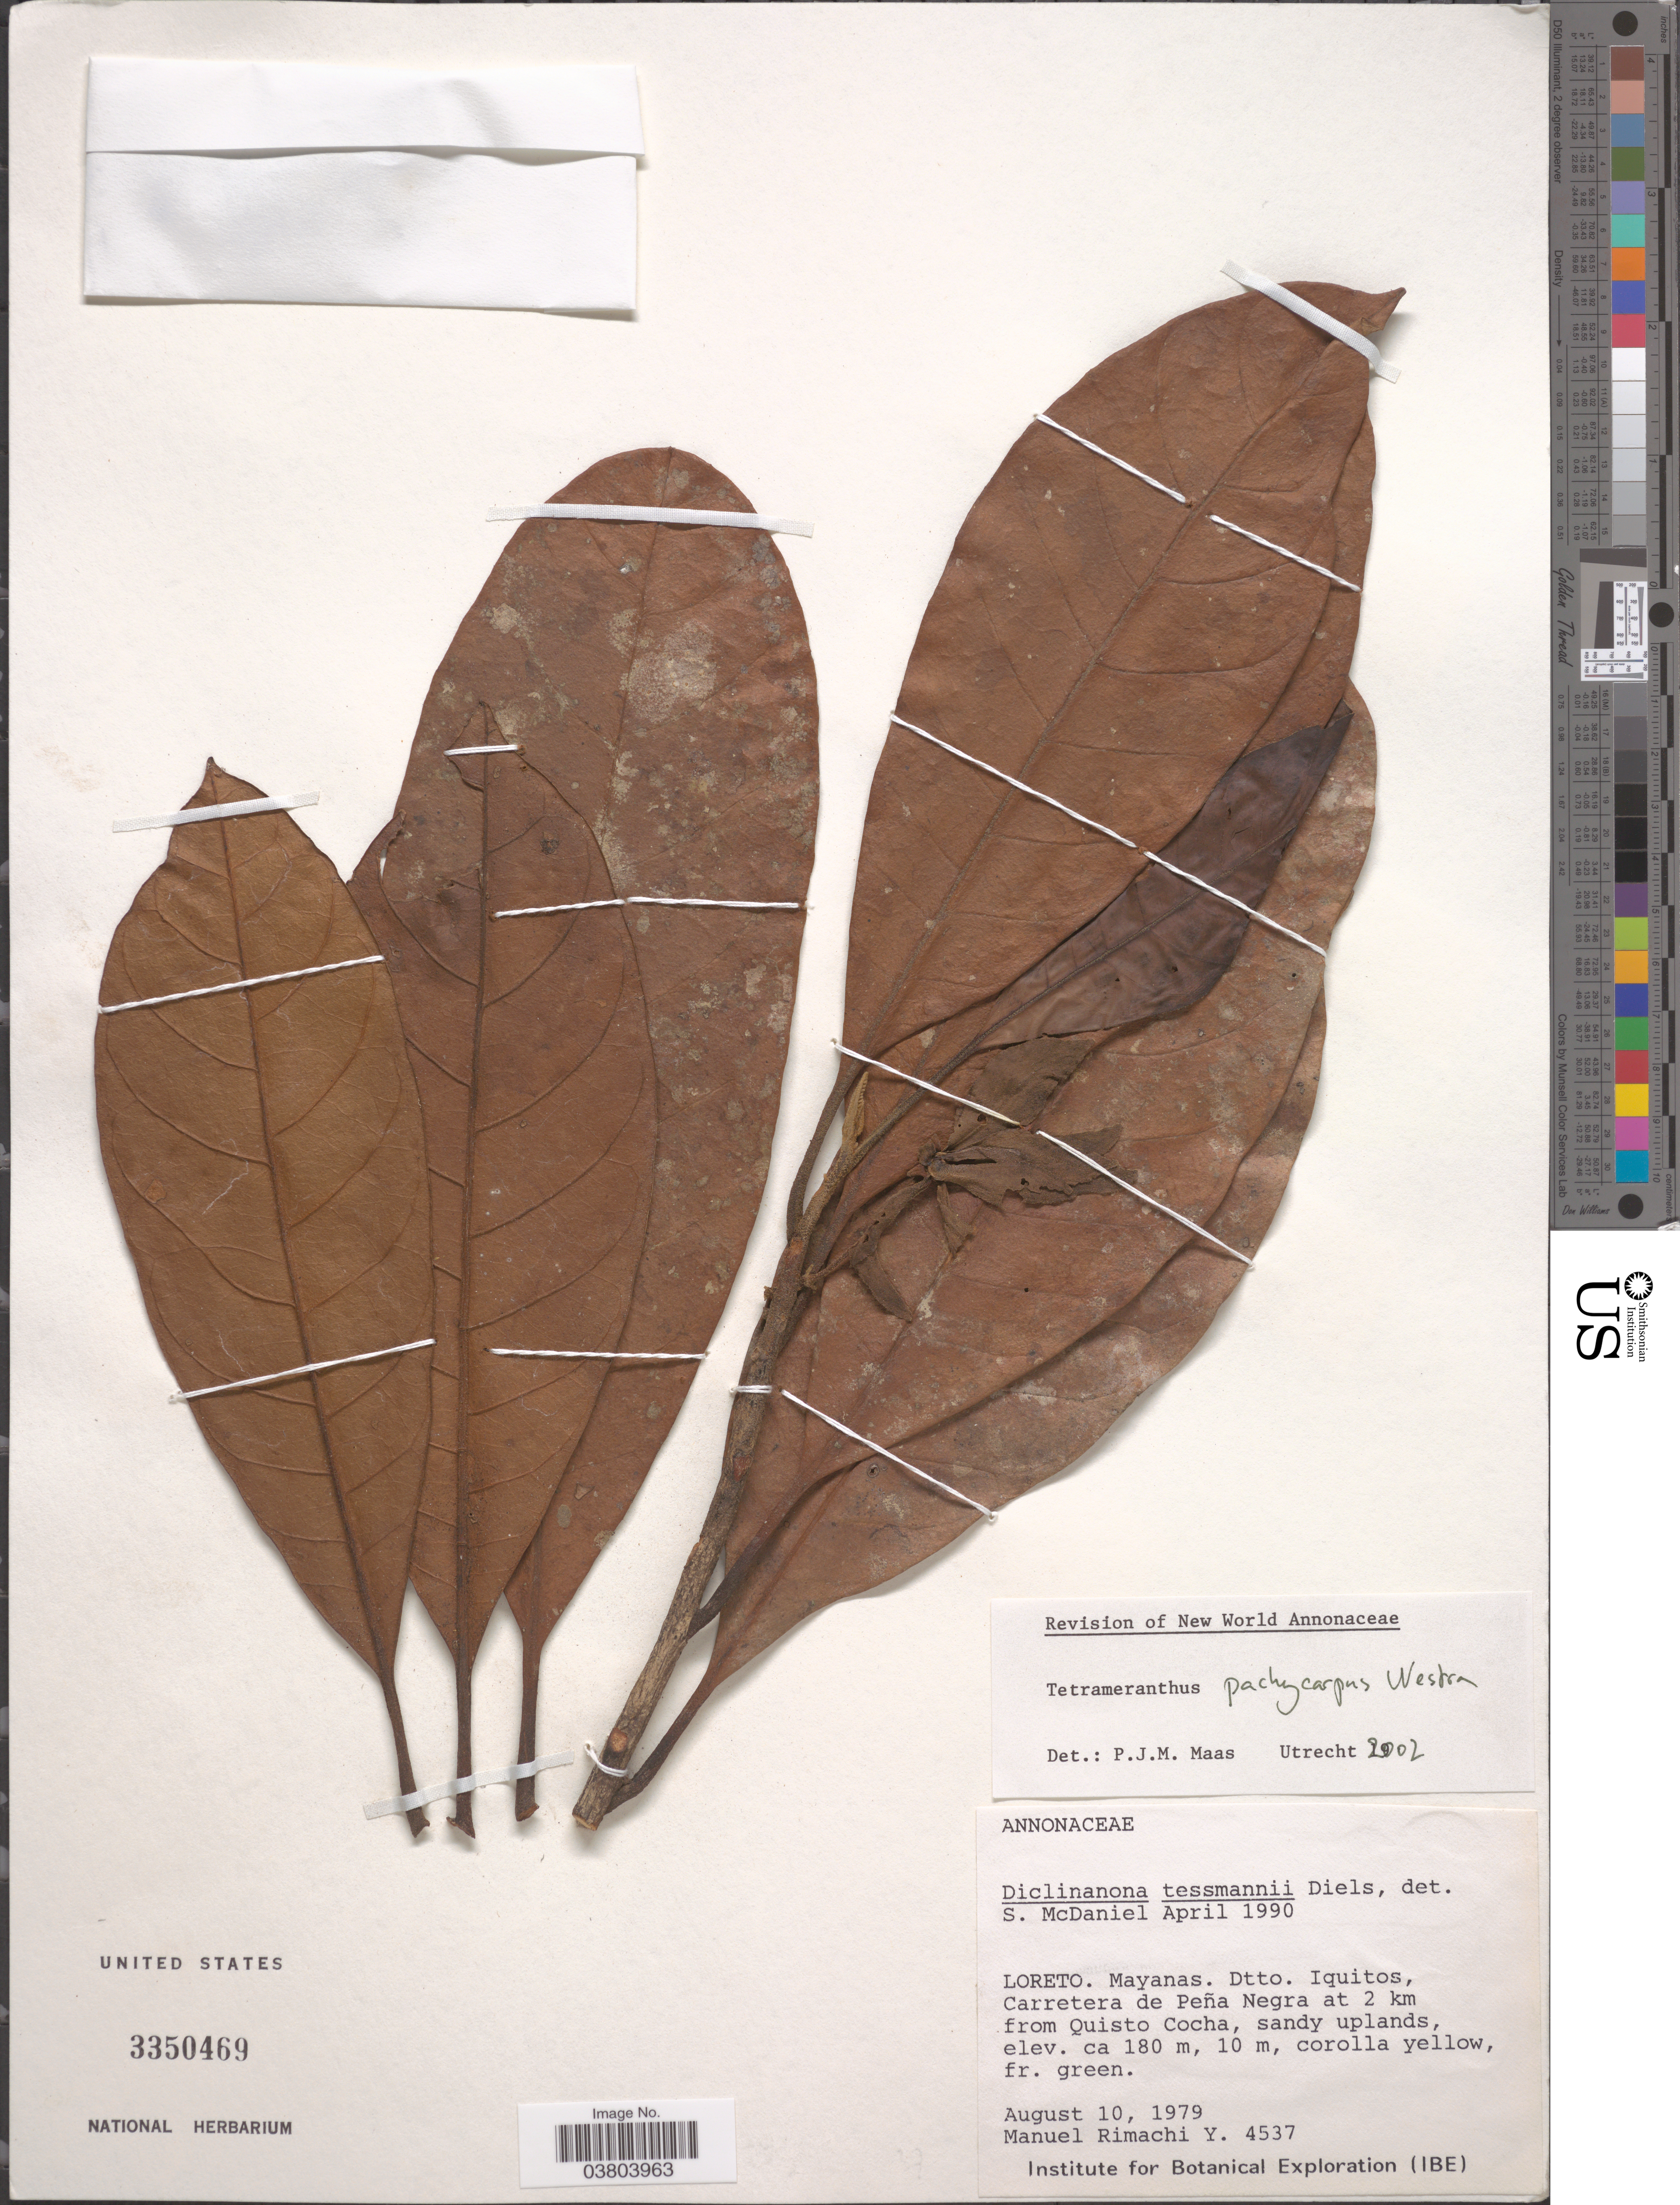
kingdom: Plantae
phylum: Tracheophyta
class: Magnoliopsida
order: Magnoliales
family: Annonaceae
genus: Tetrameranthus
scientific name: Tetrameranthus pachycarpus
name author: Westra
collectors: M. Rimachi Y.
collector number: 4537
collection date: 1979-08-10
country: Peru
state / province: Loreto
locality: Mayanas. Dtto. Iquitos, Carretera de Peña Negra at 2 km from Quisto Cocha, sandy uplands.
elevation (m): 180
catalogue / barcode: US 3350469